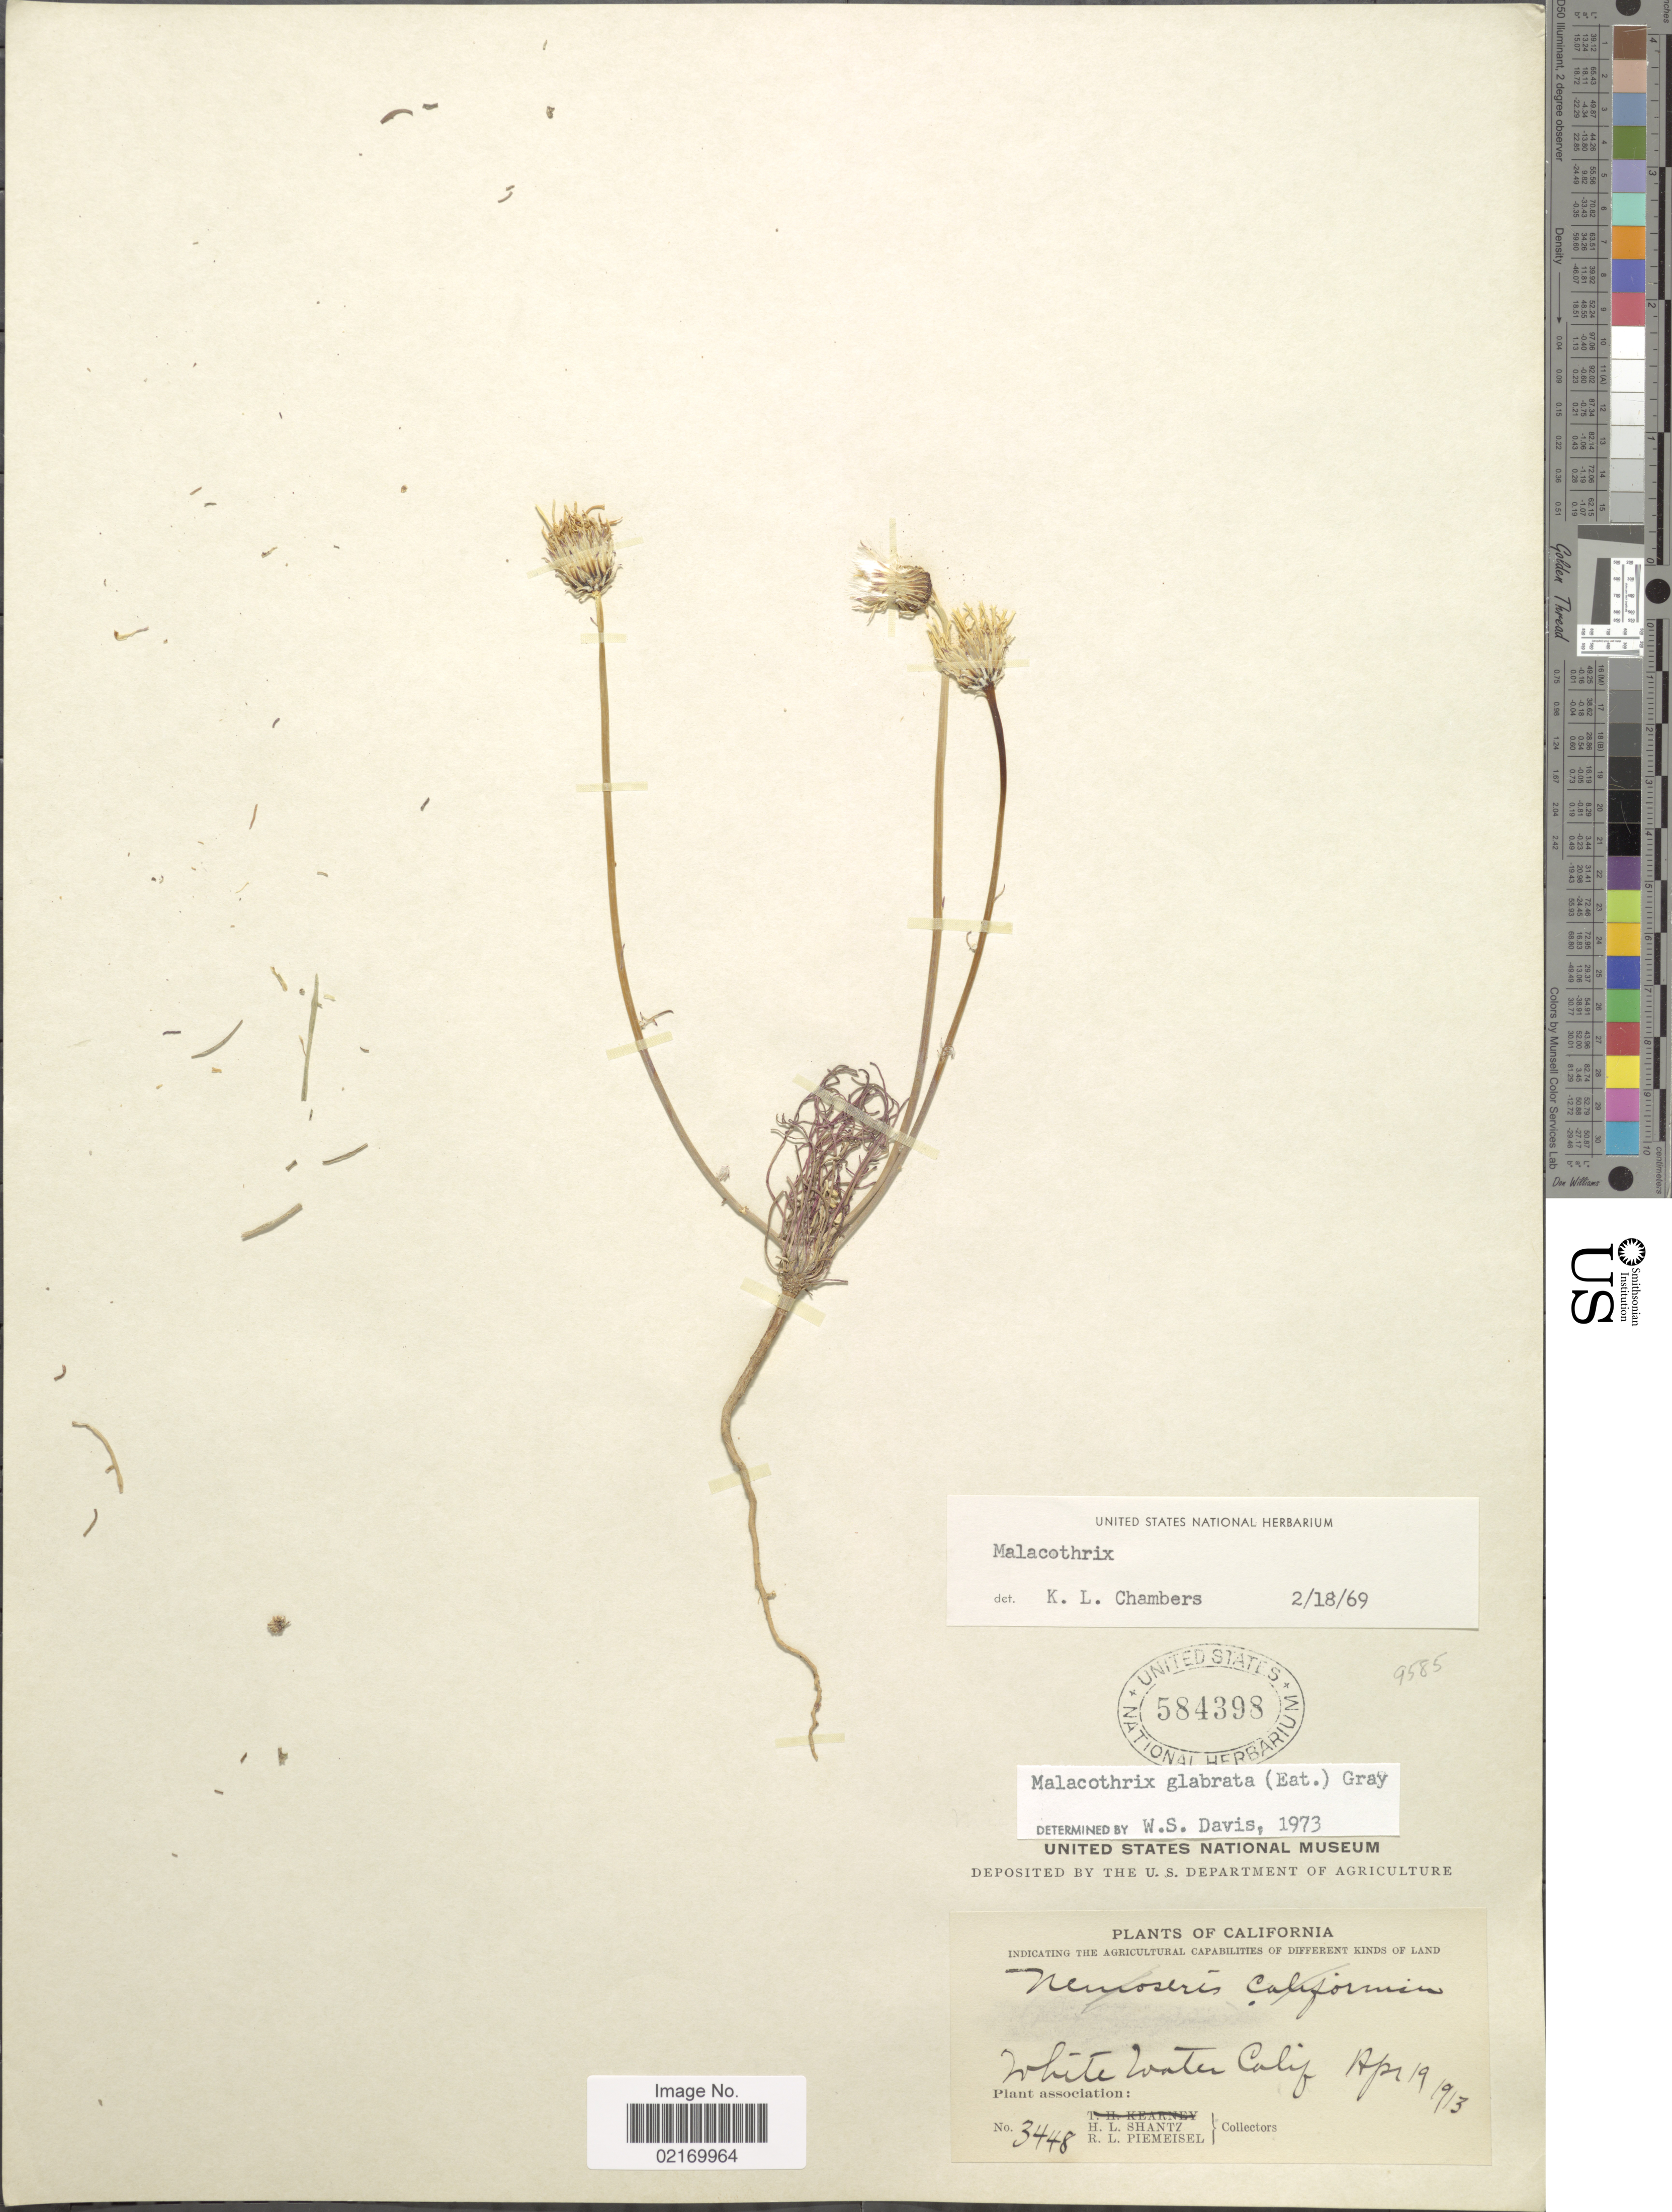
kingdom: Plantae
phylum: Tracheophyta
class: Magnoliopsida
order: Asterales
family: Asteraceae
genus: Malacothrix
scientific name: Malacothrix glabrata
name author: (A. Gray ex D.C. Eaton) A. Gray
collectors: H. Shantz & R. L. Piemeisel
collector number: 3448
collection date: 1913-04-19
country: United States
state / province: California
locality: White Water, Calif.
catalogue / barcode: US 584398